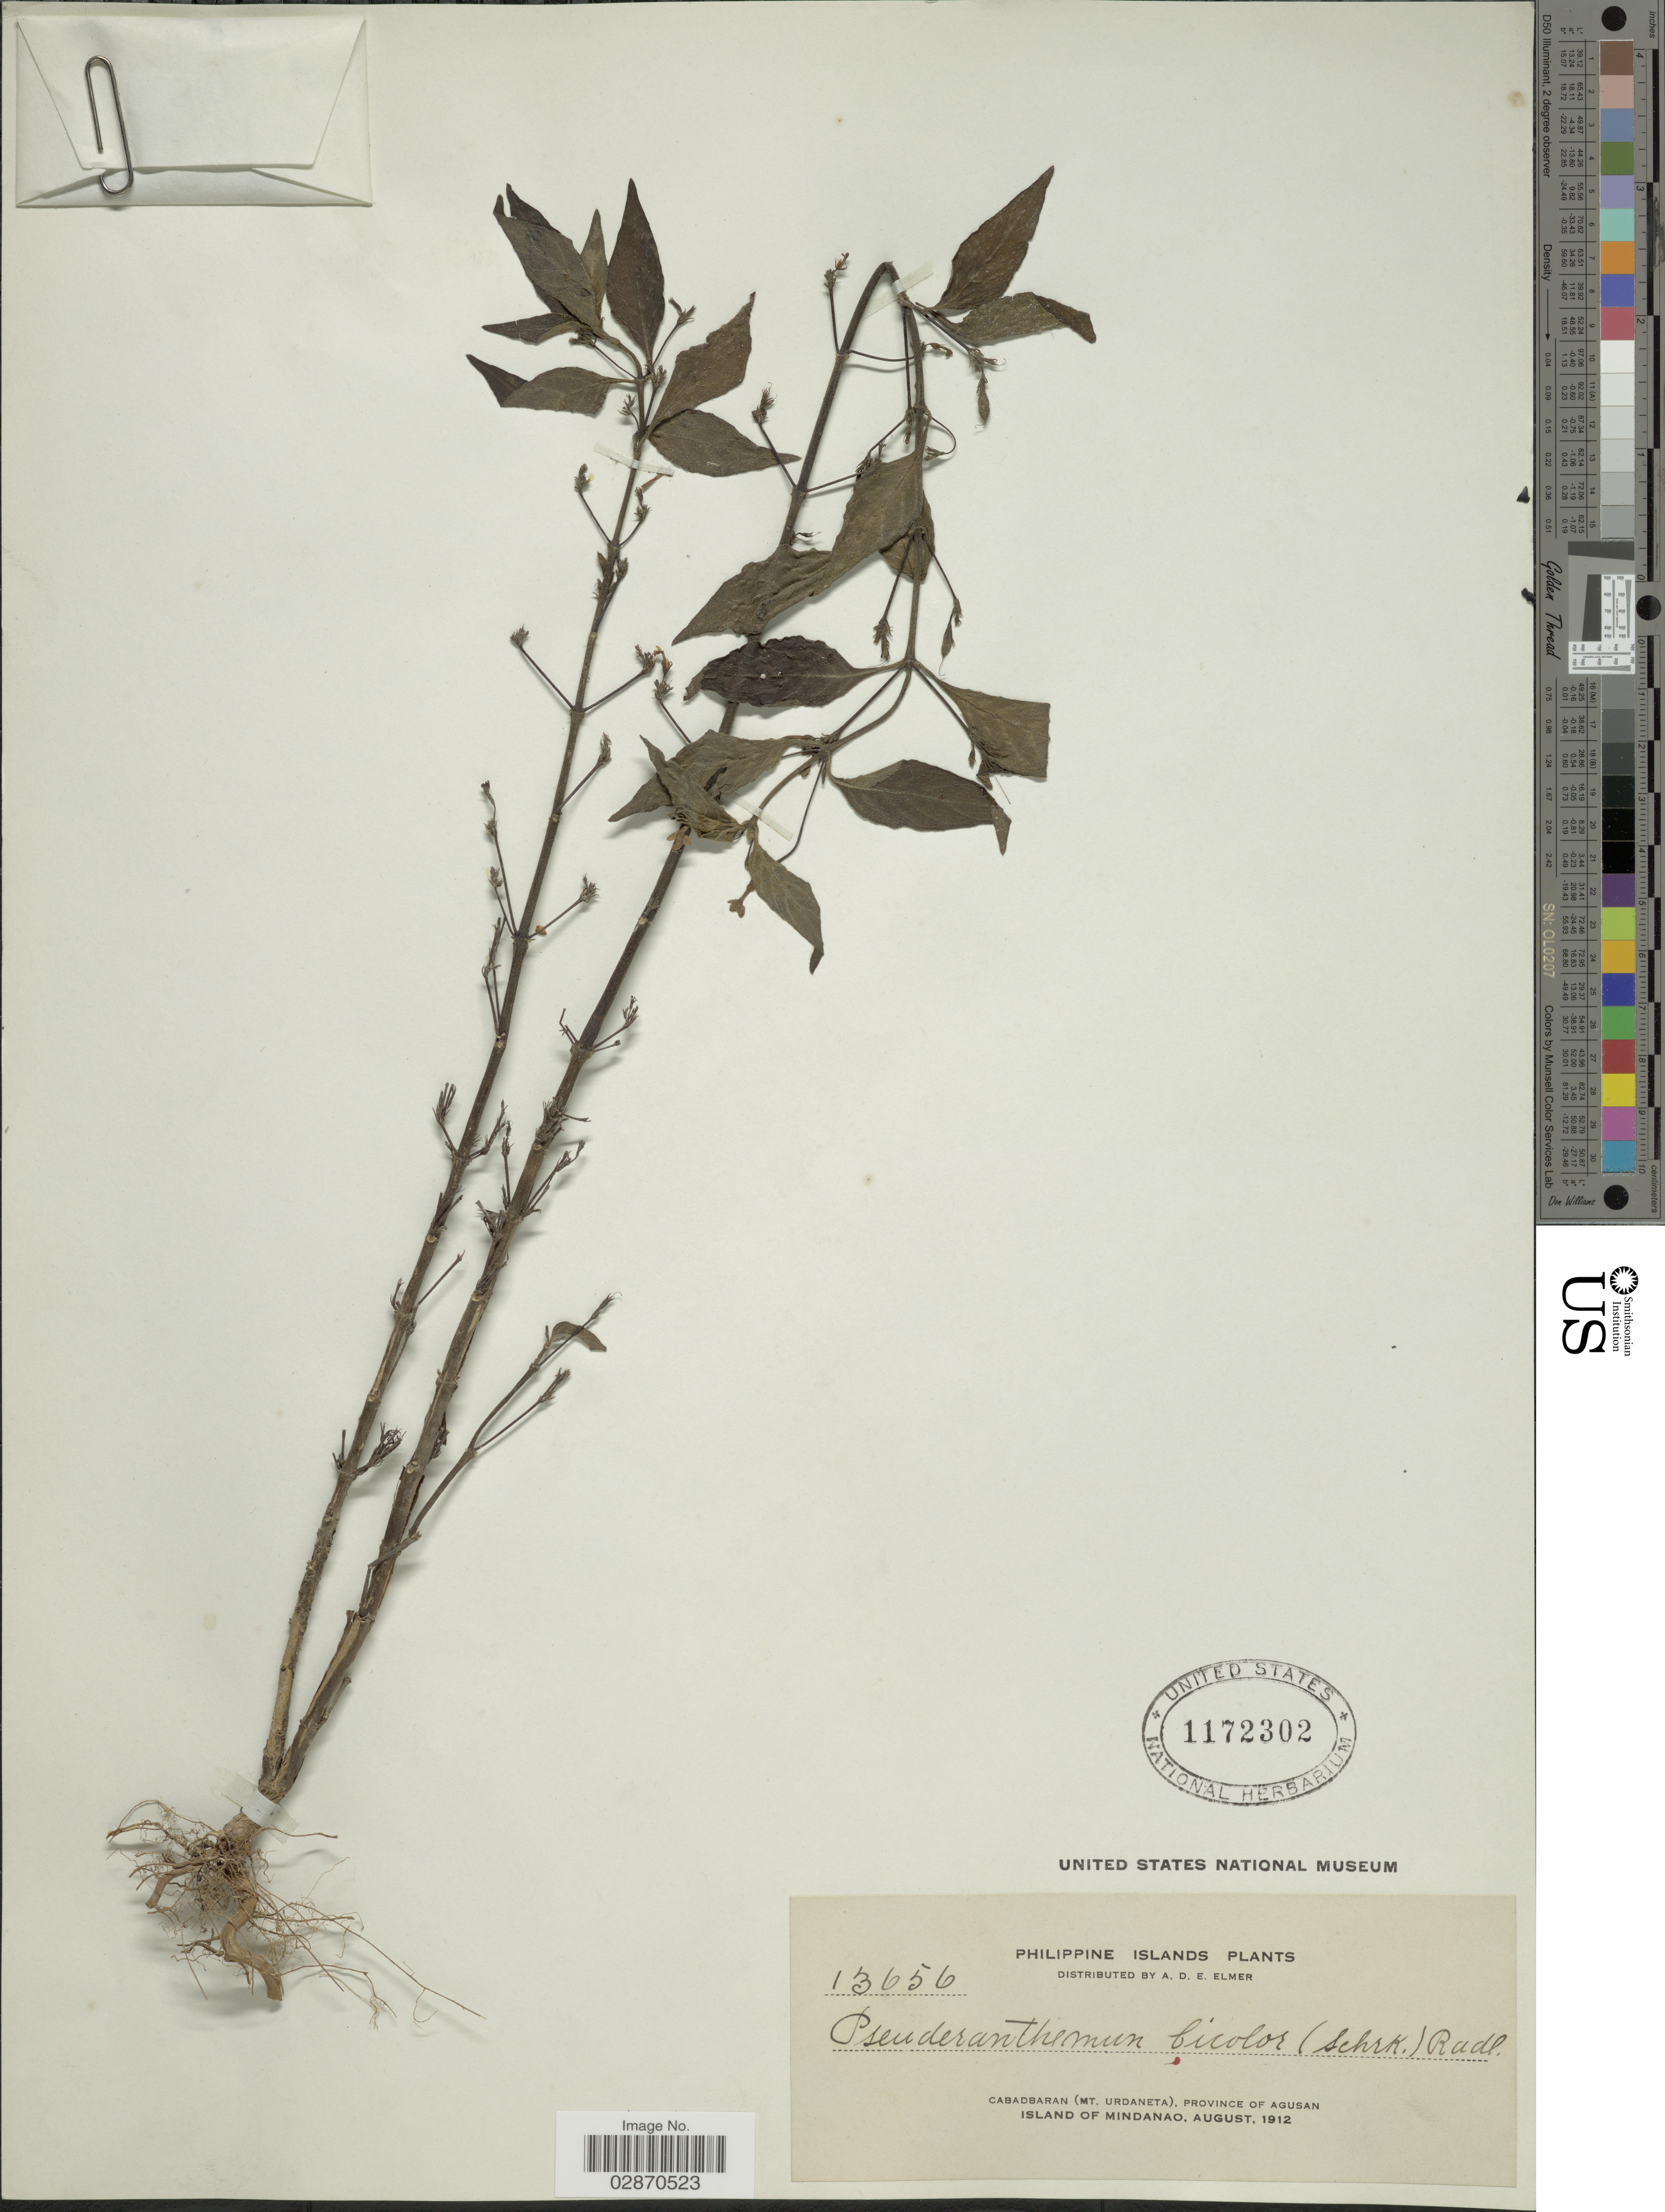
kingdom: Plantae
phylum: Tracheophyta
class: Magnoliopsida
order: Lamiales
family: Acanthaceae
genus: Pseuderanthemum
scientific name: Pseuderanthemum pulchellum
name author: (Andrews) Merr.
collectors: A. D. E. Elmer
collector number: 13656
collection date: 1912-08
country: Philippines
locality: Cabadbaran (Mt. Urdaneta), Province of Agusan. Island of Mindanao.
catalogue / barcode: US 1172302